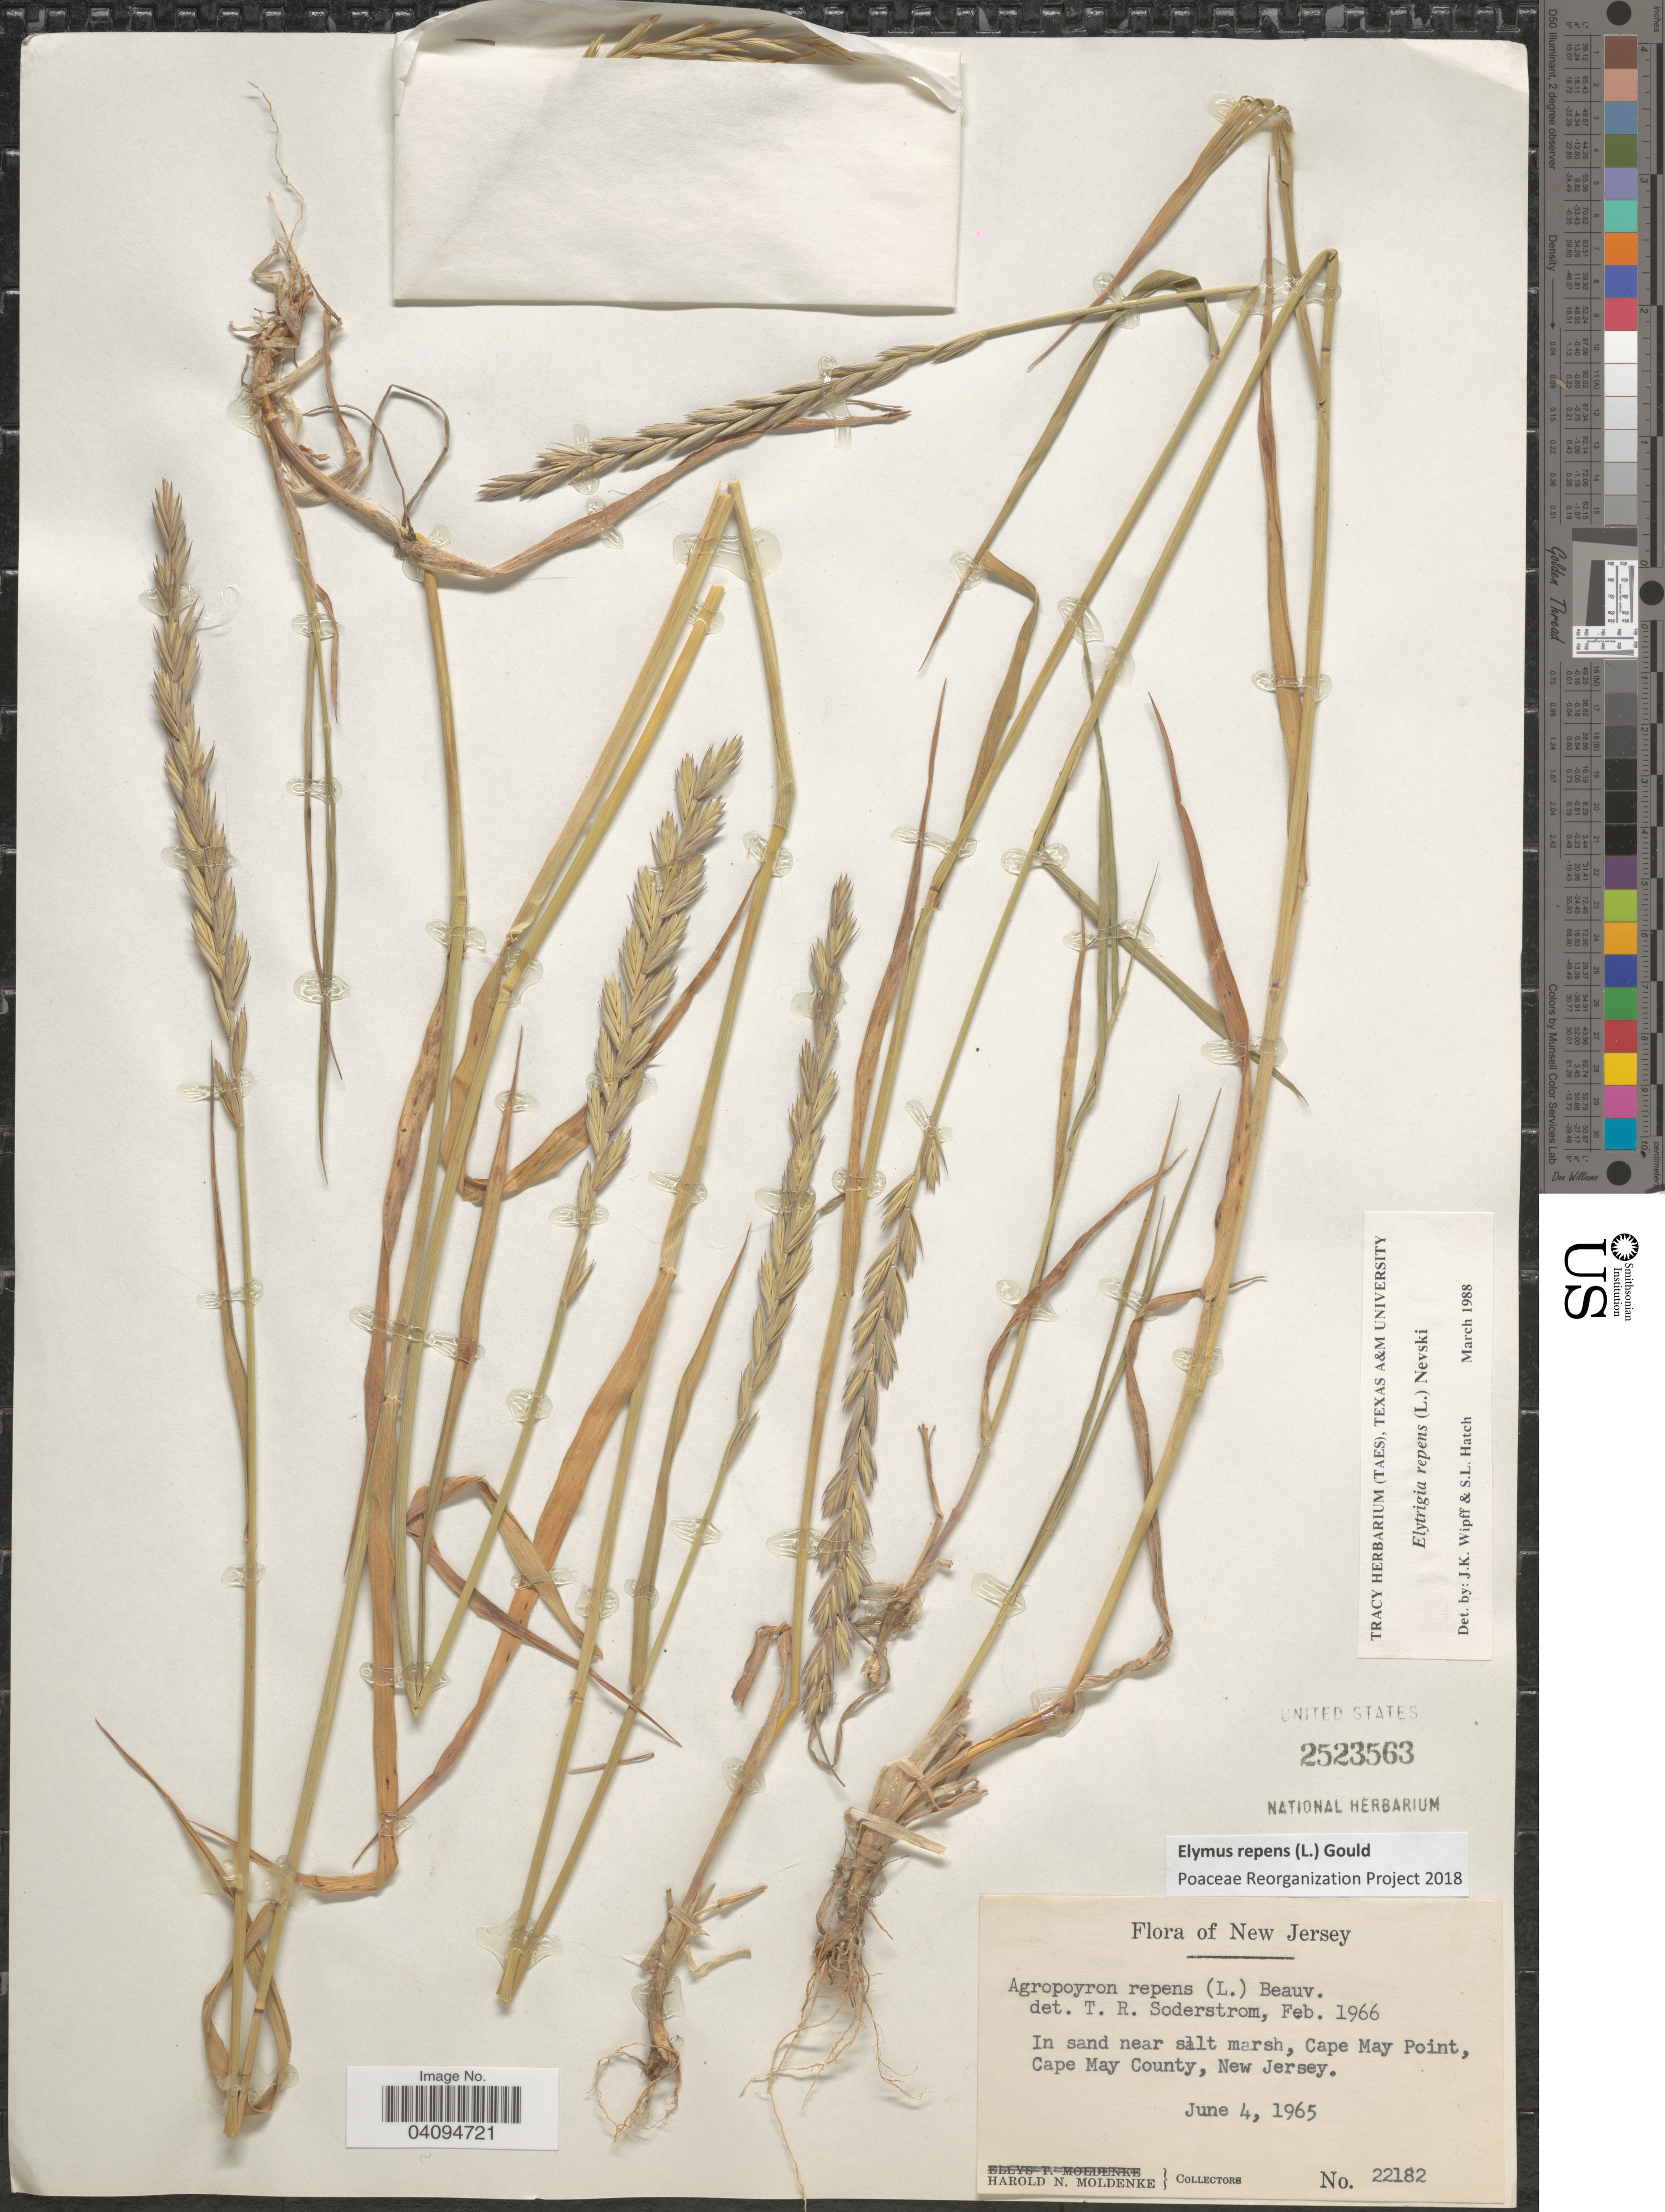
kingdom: Plantae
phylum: Tracheophyta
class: Liliopsida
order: Poales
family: Poaceae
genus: Elymus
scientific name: Elymus repens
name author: (L.) Gould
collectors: H. N. Moldenke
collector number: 22182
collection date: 1965-06-04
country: United States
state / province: New Jersey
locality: In sand near salt marsh, Cape May Point, Cape May County.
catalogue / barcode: US 2523563